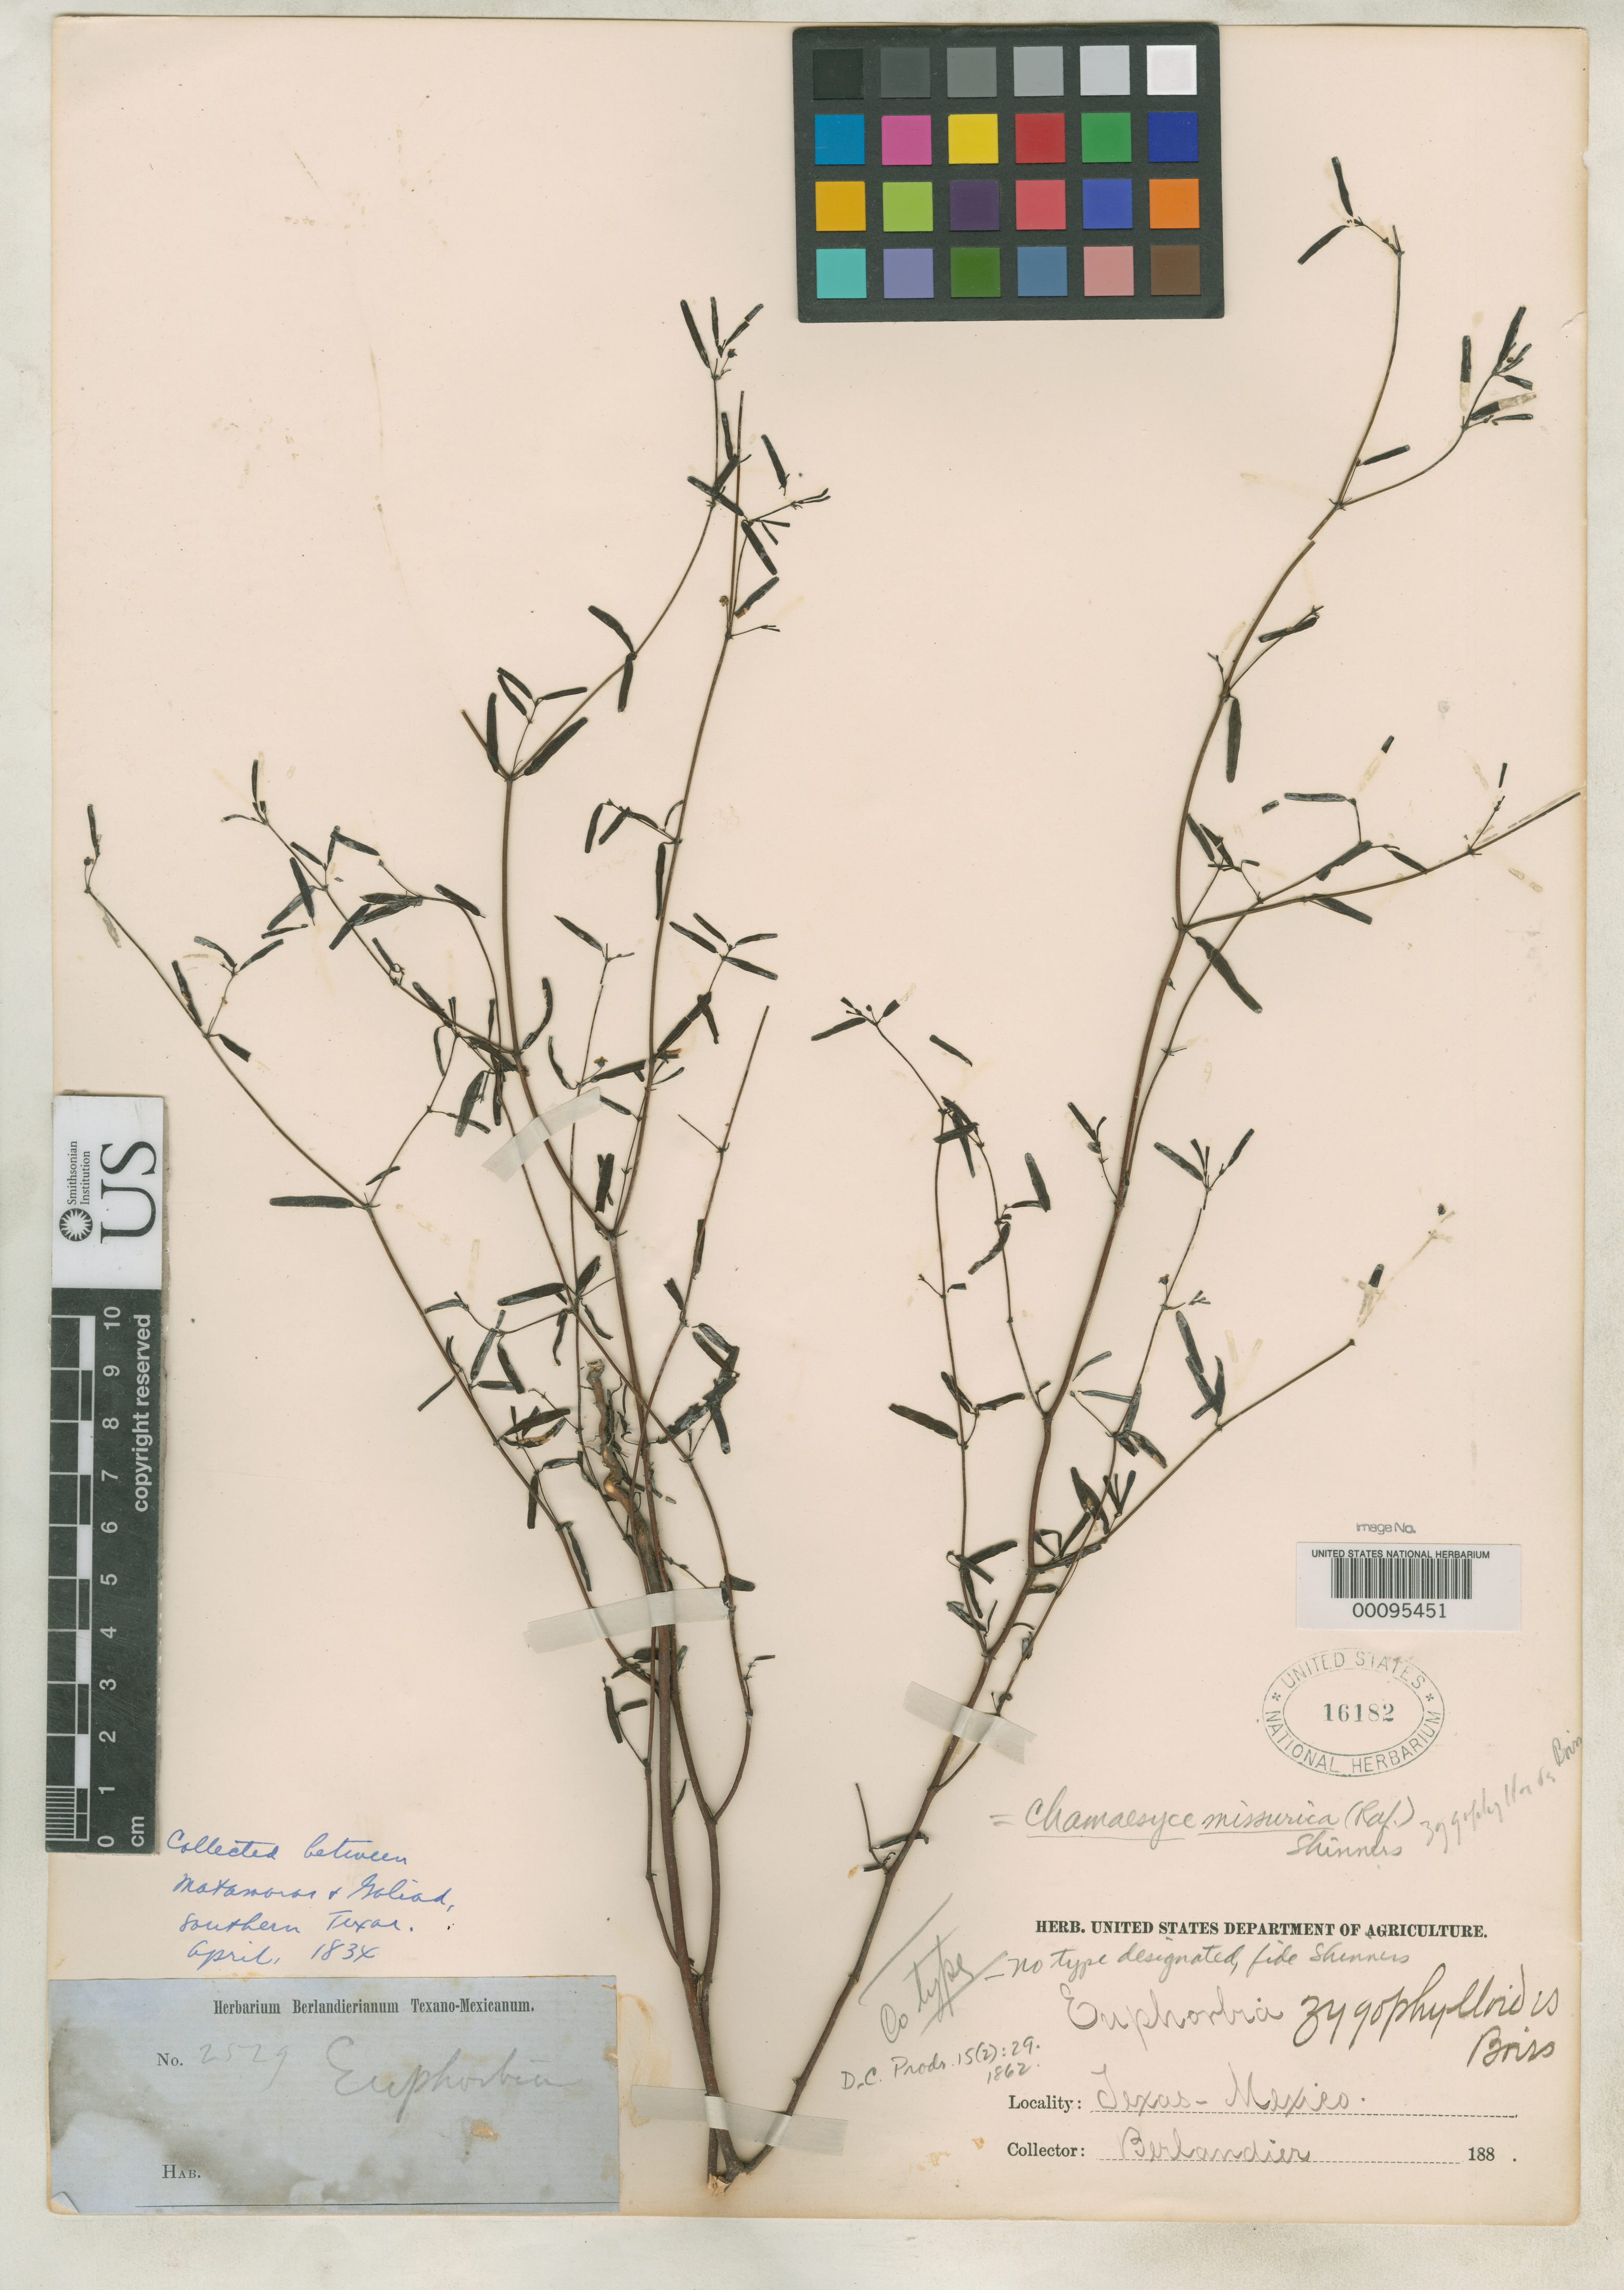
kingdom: Plantae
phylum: Tracheophyta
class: Magnoliopsida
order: Malpighiales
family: Euphorbiaceae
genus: Euphorbia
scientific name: Euphorbia zygophylloides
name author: Boiss. in DC.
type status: Isosyntype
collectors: J. L. Berlandier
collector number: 2529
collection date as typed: Apr 1834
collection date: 1834-04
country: United States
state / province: Texas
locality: Between Matamoros, Mexico, and Goliad.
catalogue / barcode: US 16182